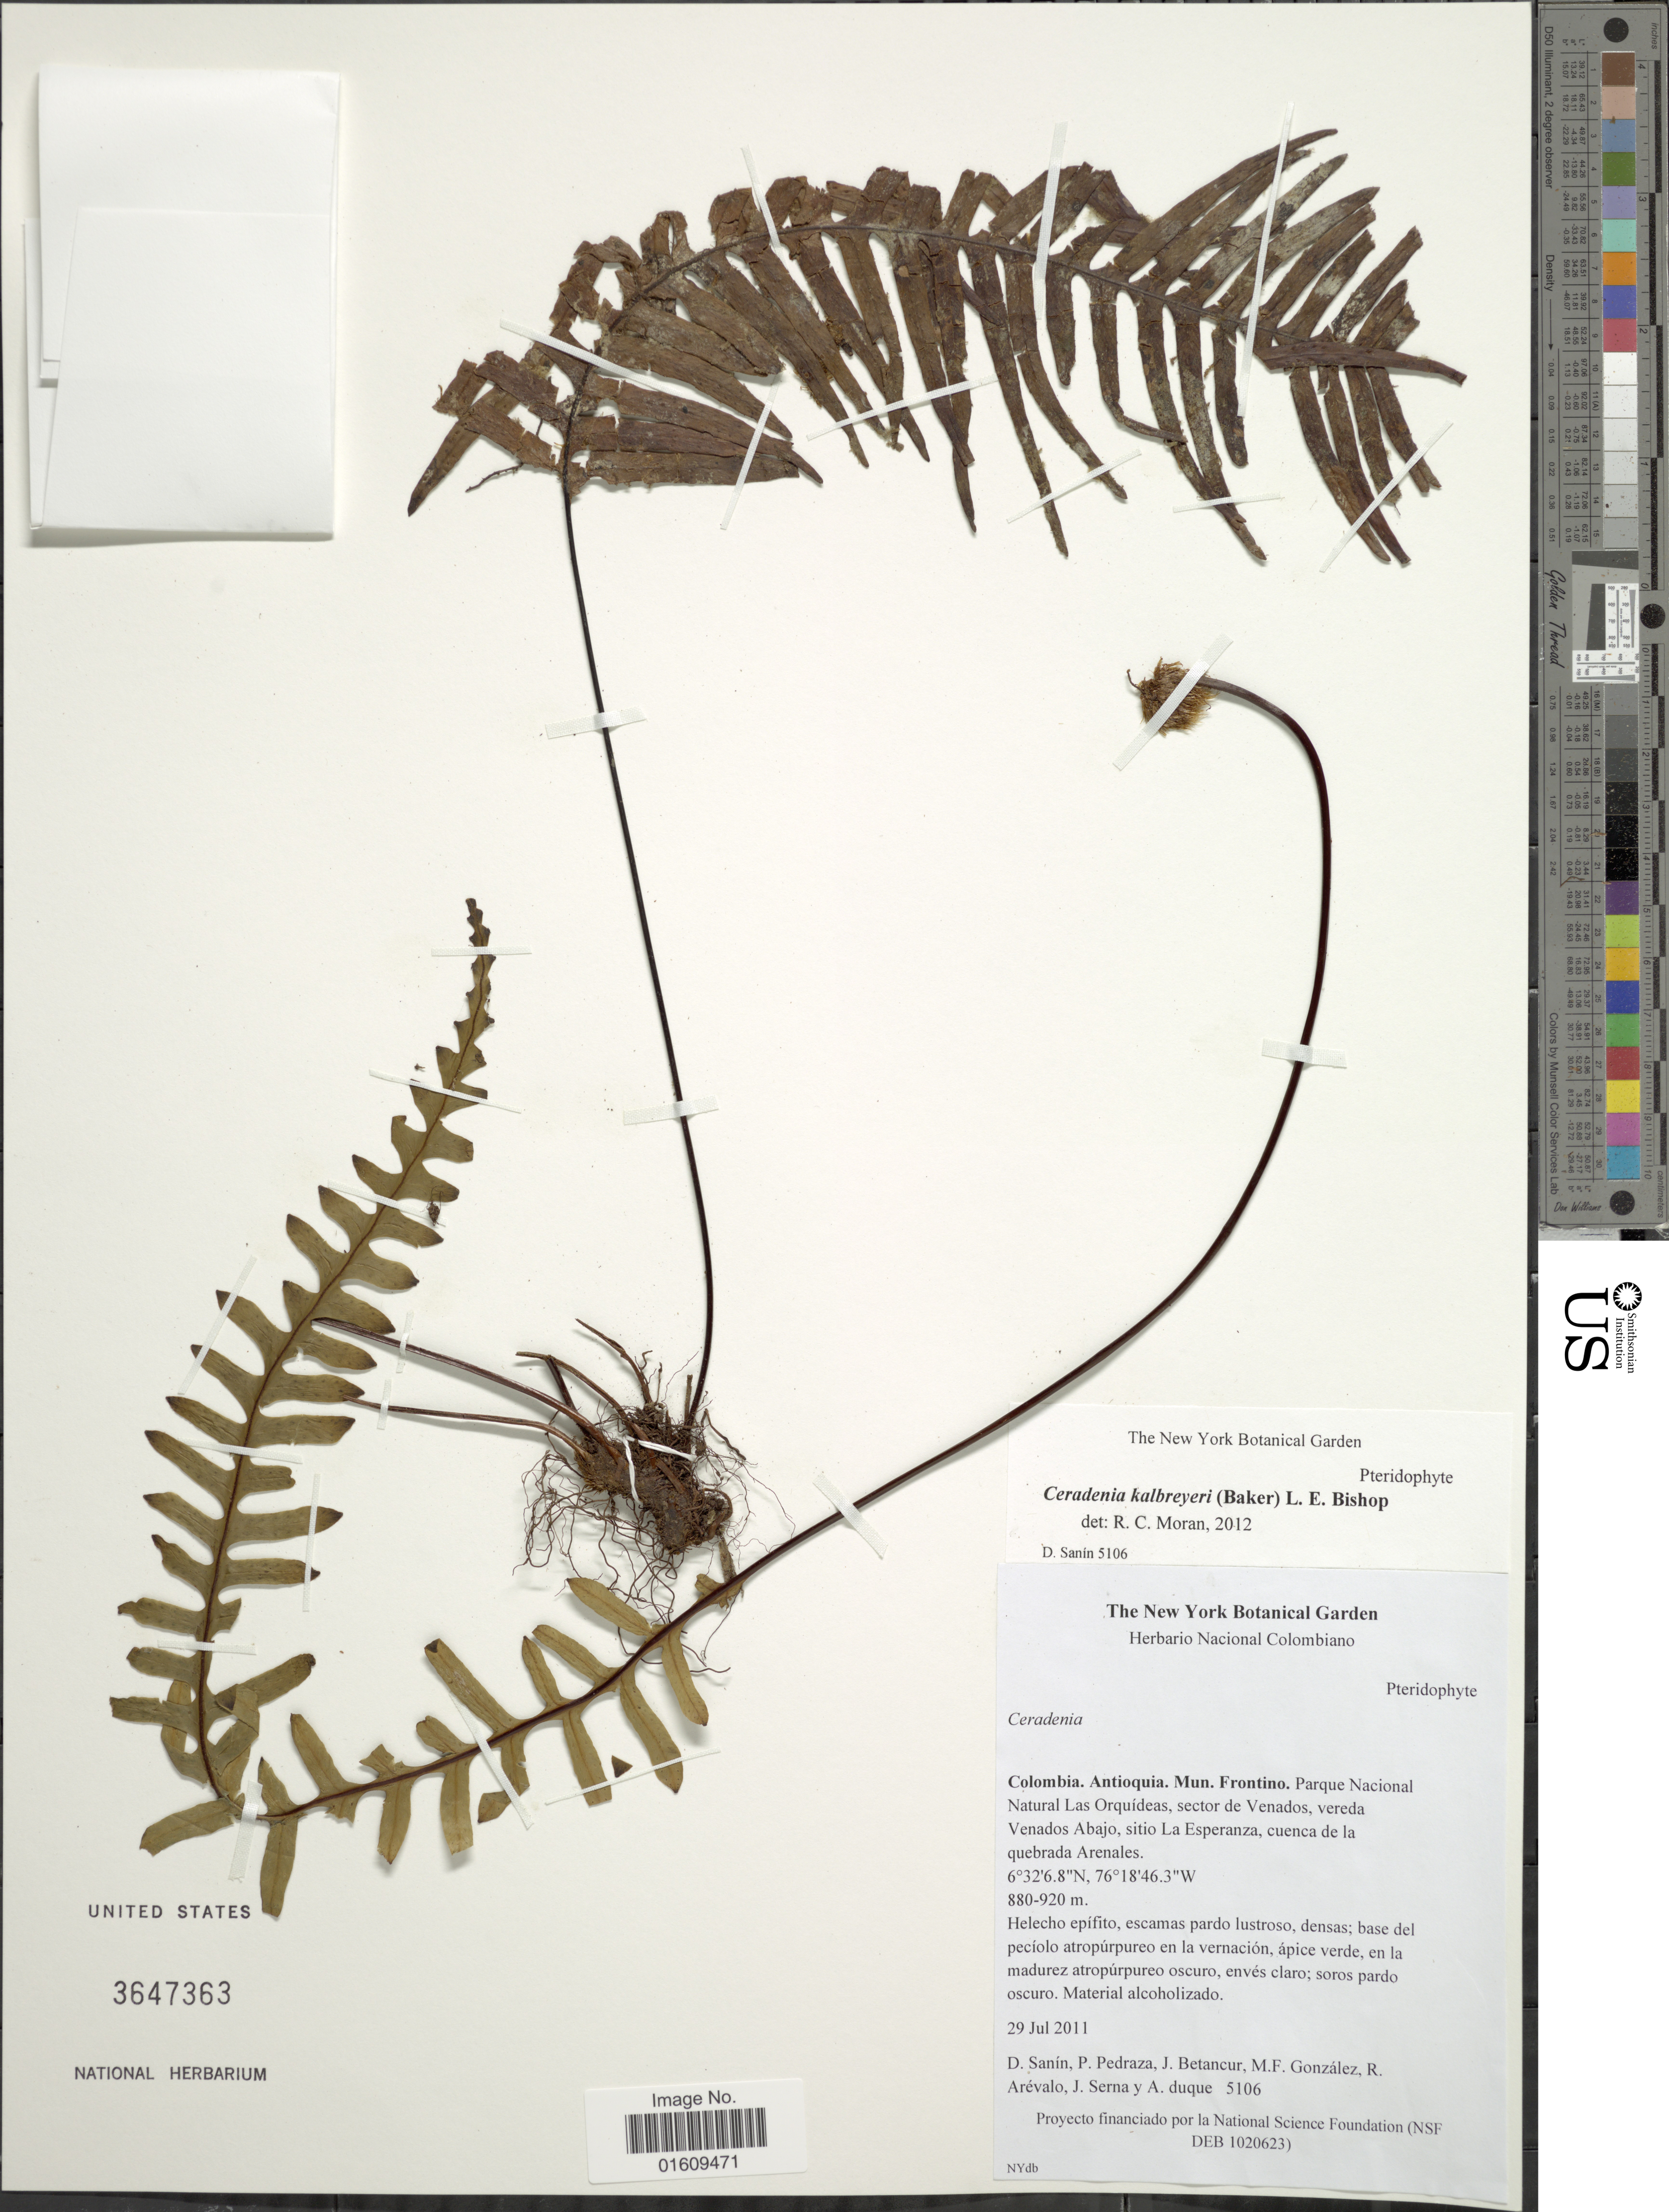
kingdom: Plantae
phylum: Tracheophyta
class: Polypodiopsida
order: Polypodiales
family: Polypodiaceae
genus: Ceradenia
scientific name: Ceradenia kalbreyeri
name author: (Baker) L.E. Bishop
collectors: D. Sanin, P. Pedraza, J. Betancur, M. Gonzalez & et al.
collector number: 5106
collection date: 2011-07-29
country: Colombia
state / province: Antioquia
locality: Colombia, Antioquia. Mun. Frontino. parque Nacional Natural Las Orquidas, sector de Venados, Vereda, Venados Abajo, sitio La Esperanza, cuenca de la quebrada. Arenales.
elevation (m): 880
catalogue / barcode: US 3647363